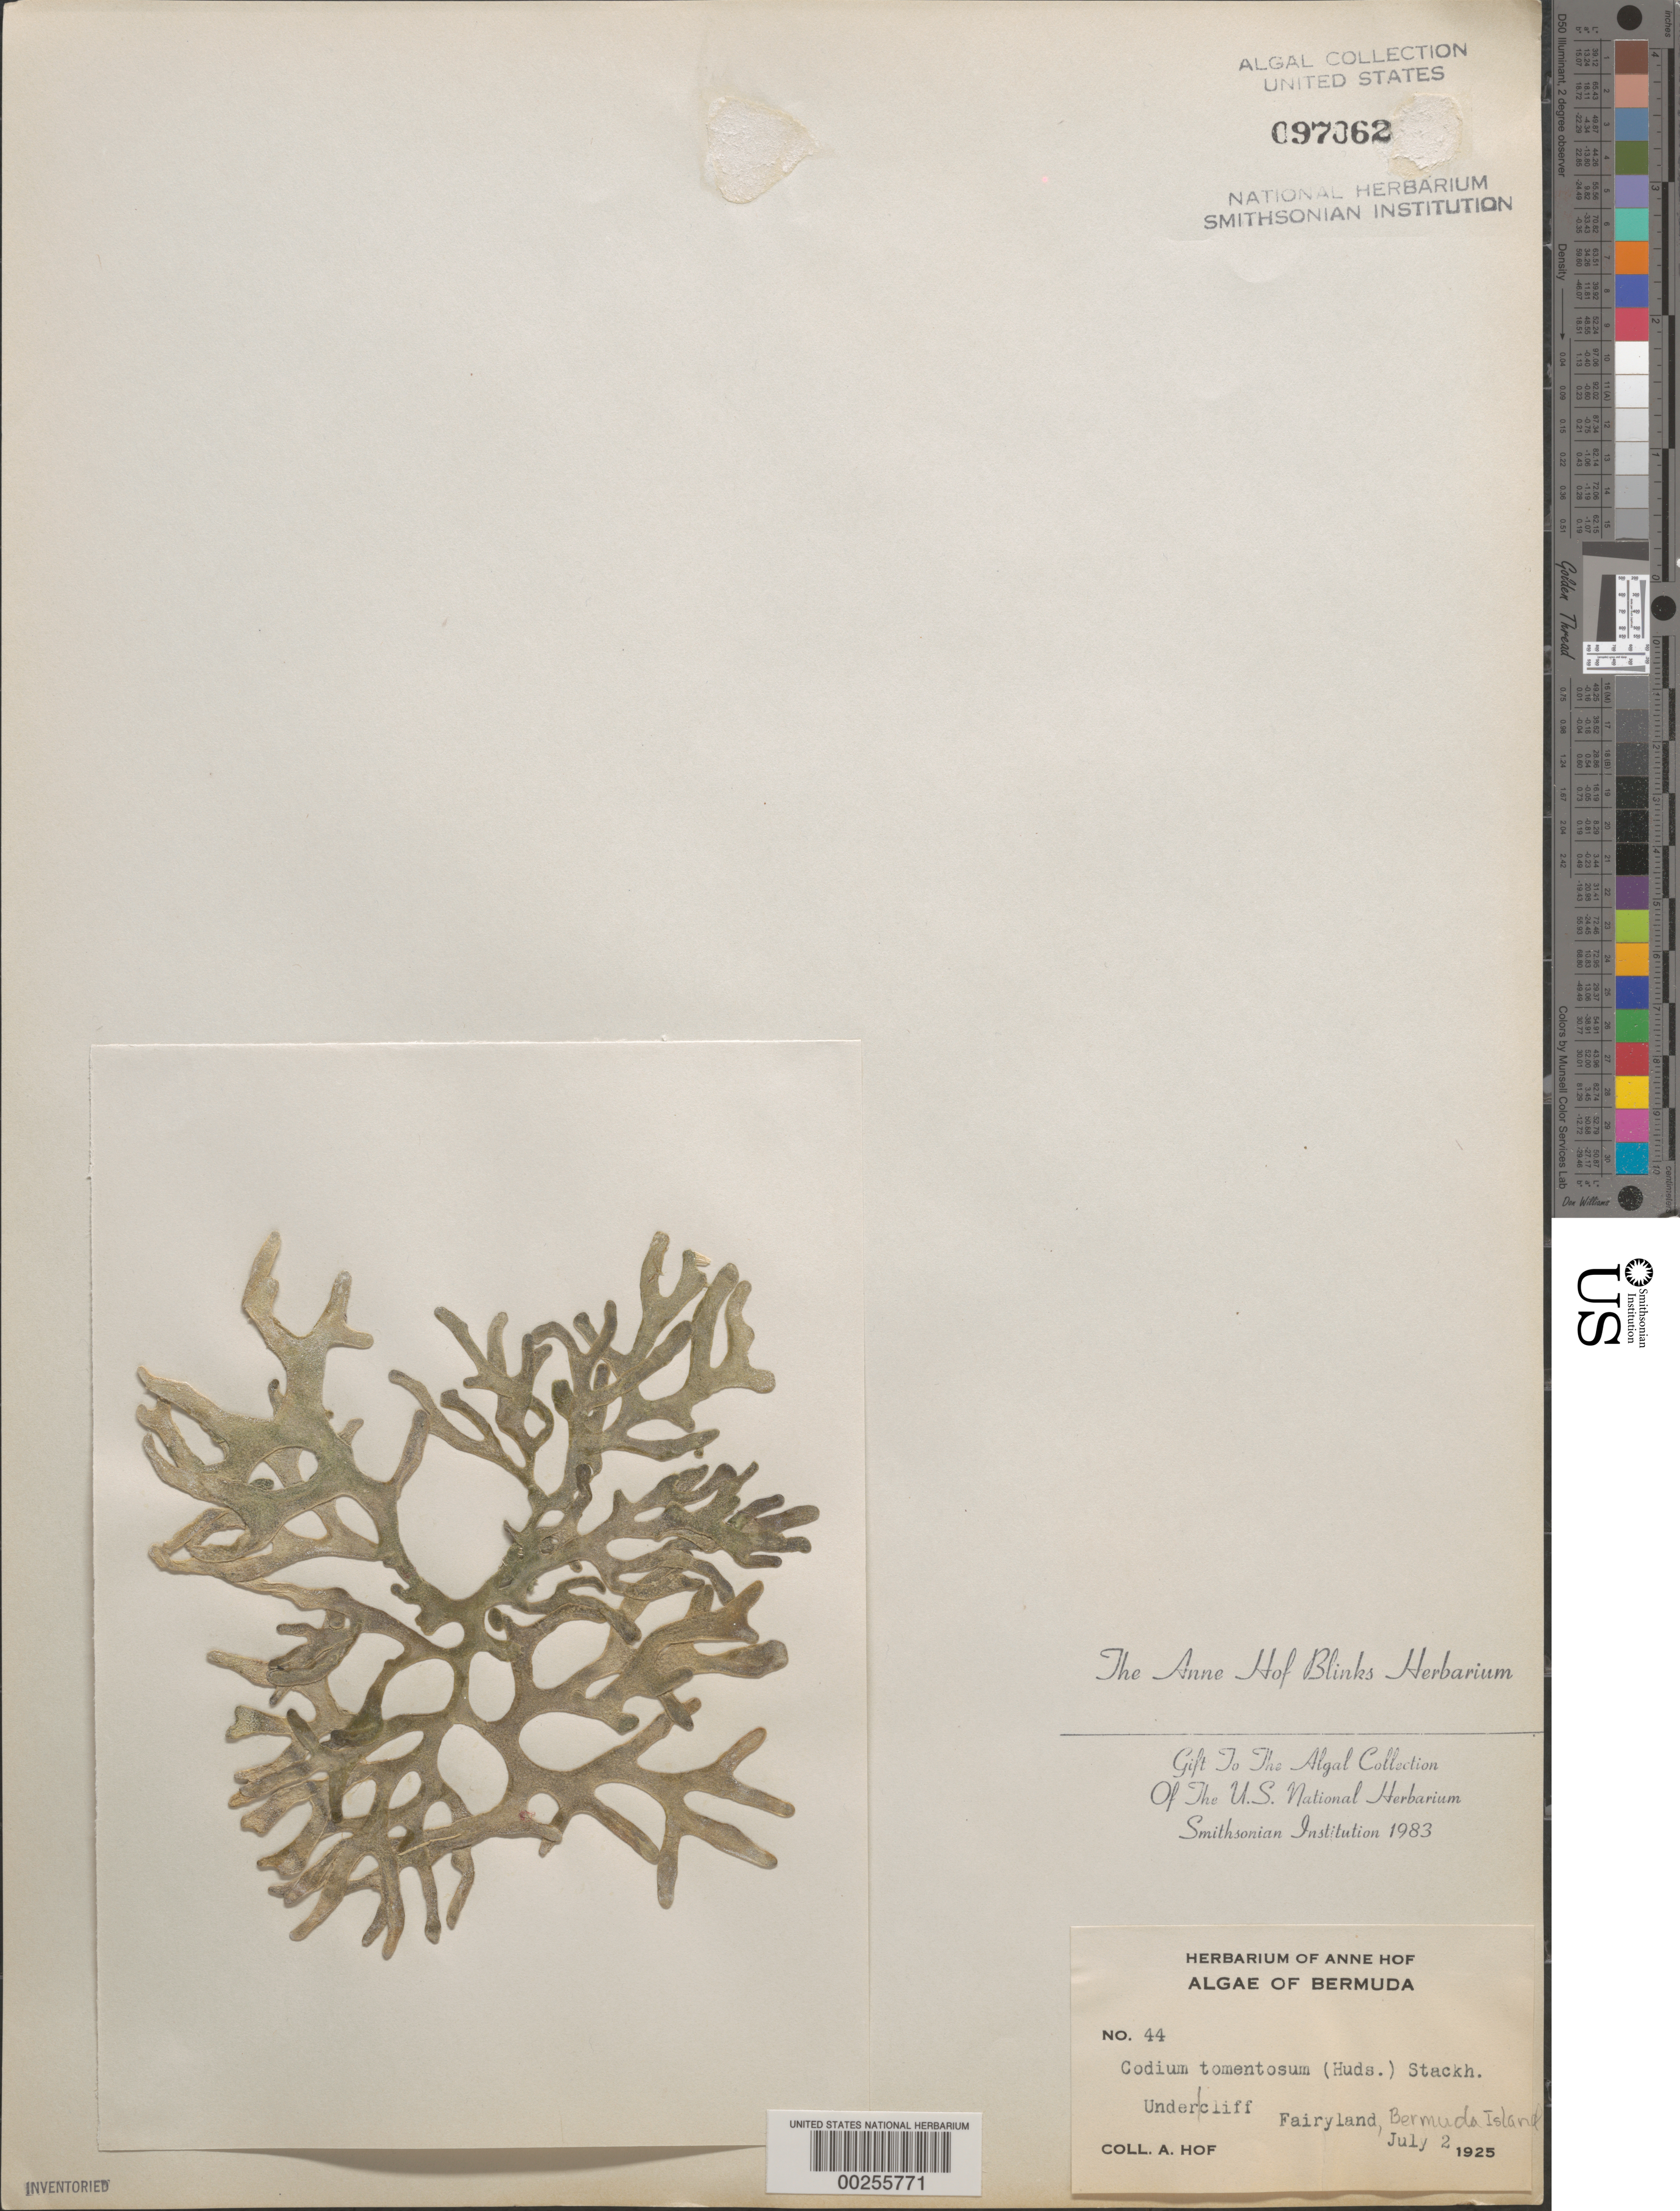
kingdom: Plantae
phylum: Chlorophyta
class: Ulvophyceae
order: Bryopsidales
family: Codiaceae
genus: Codium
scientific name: Codium tomentosum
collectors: A. Blinks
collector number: AHB 44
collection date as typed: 02 Jul 1925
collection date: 1925-07-02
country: Bermuda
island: Bermuda Island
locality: Fairyland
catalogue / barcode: US 97062